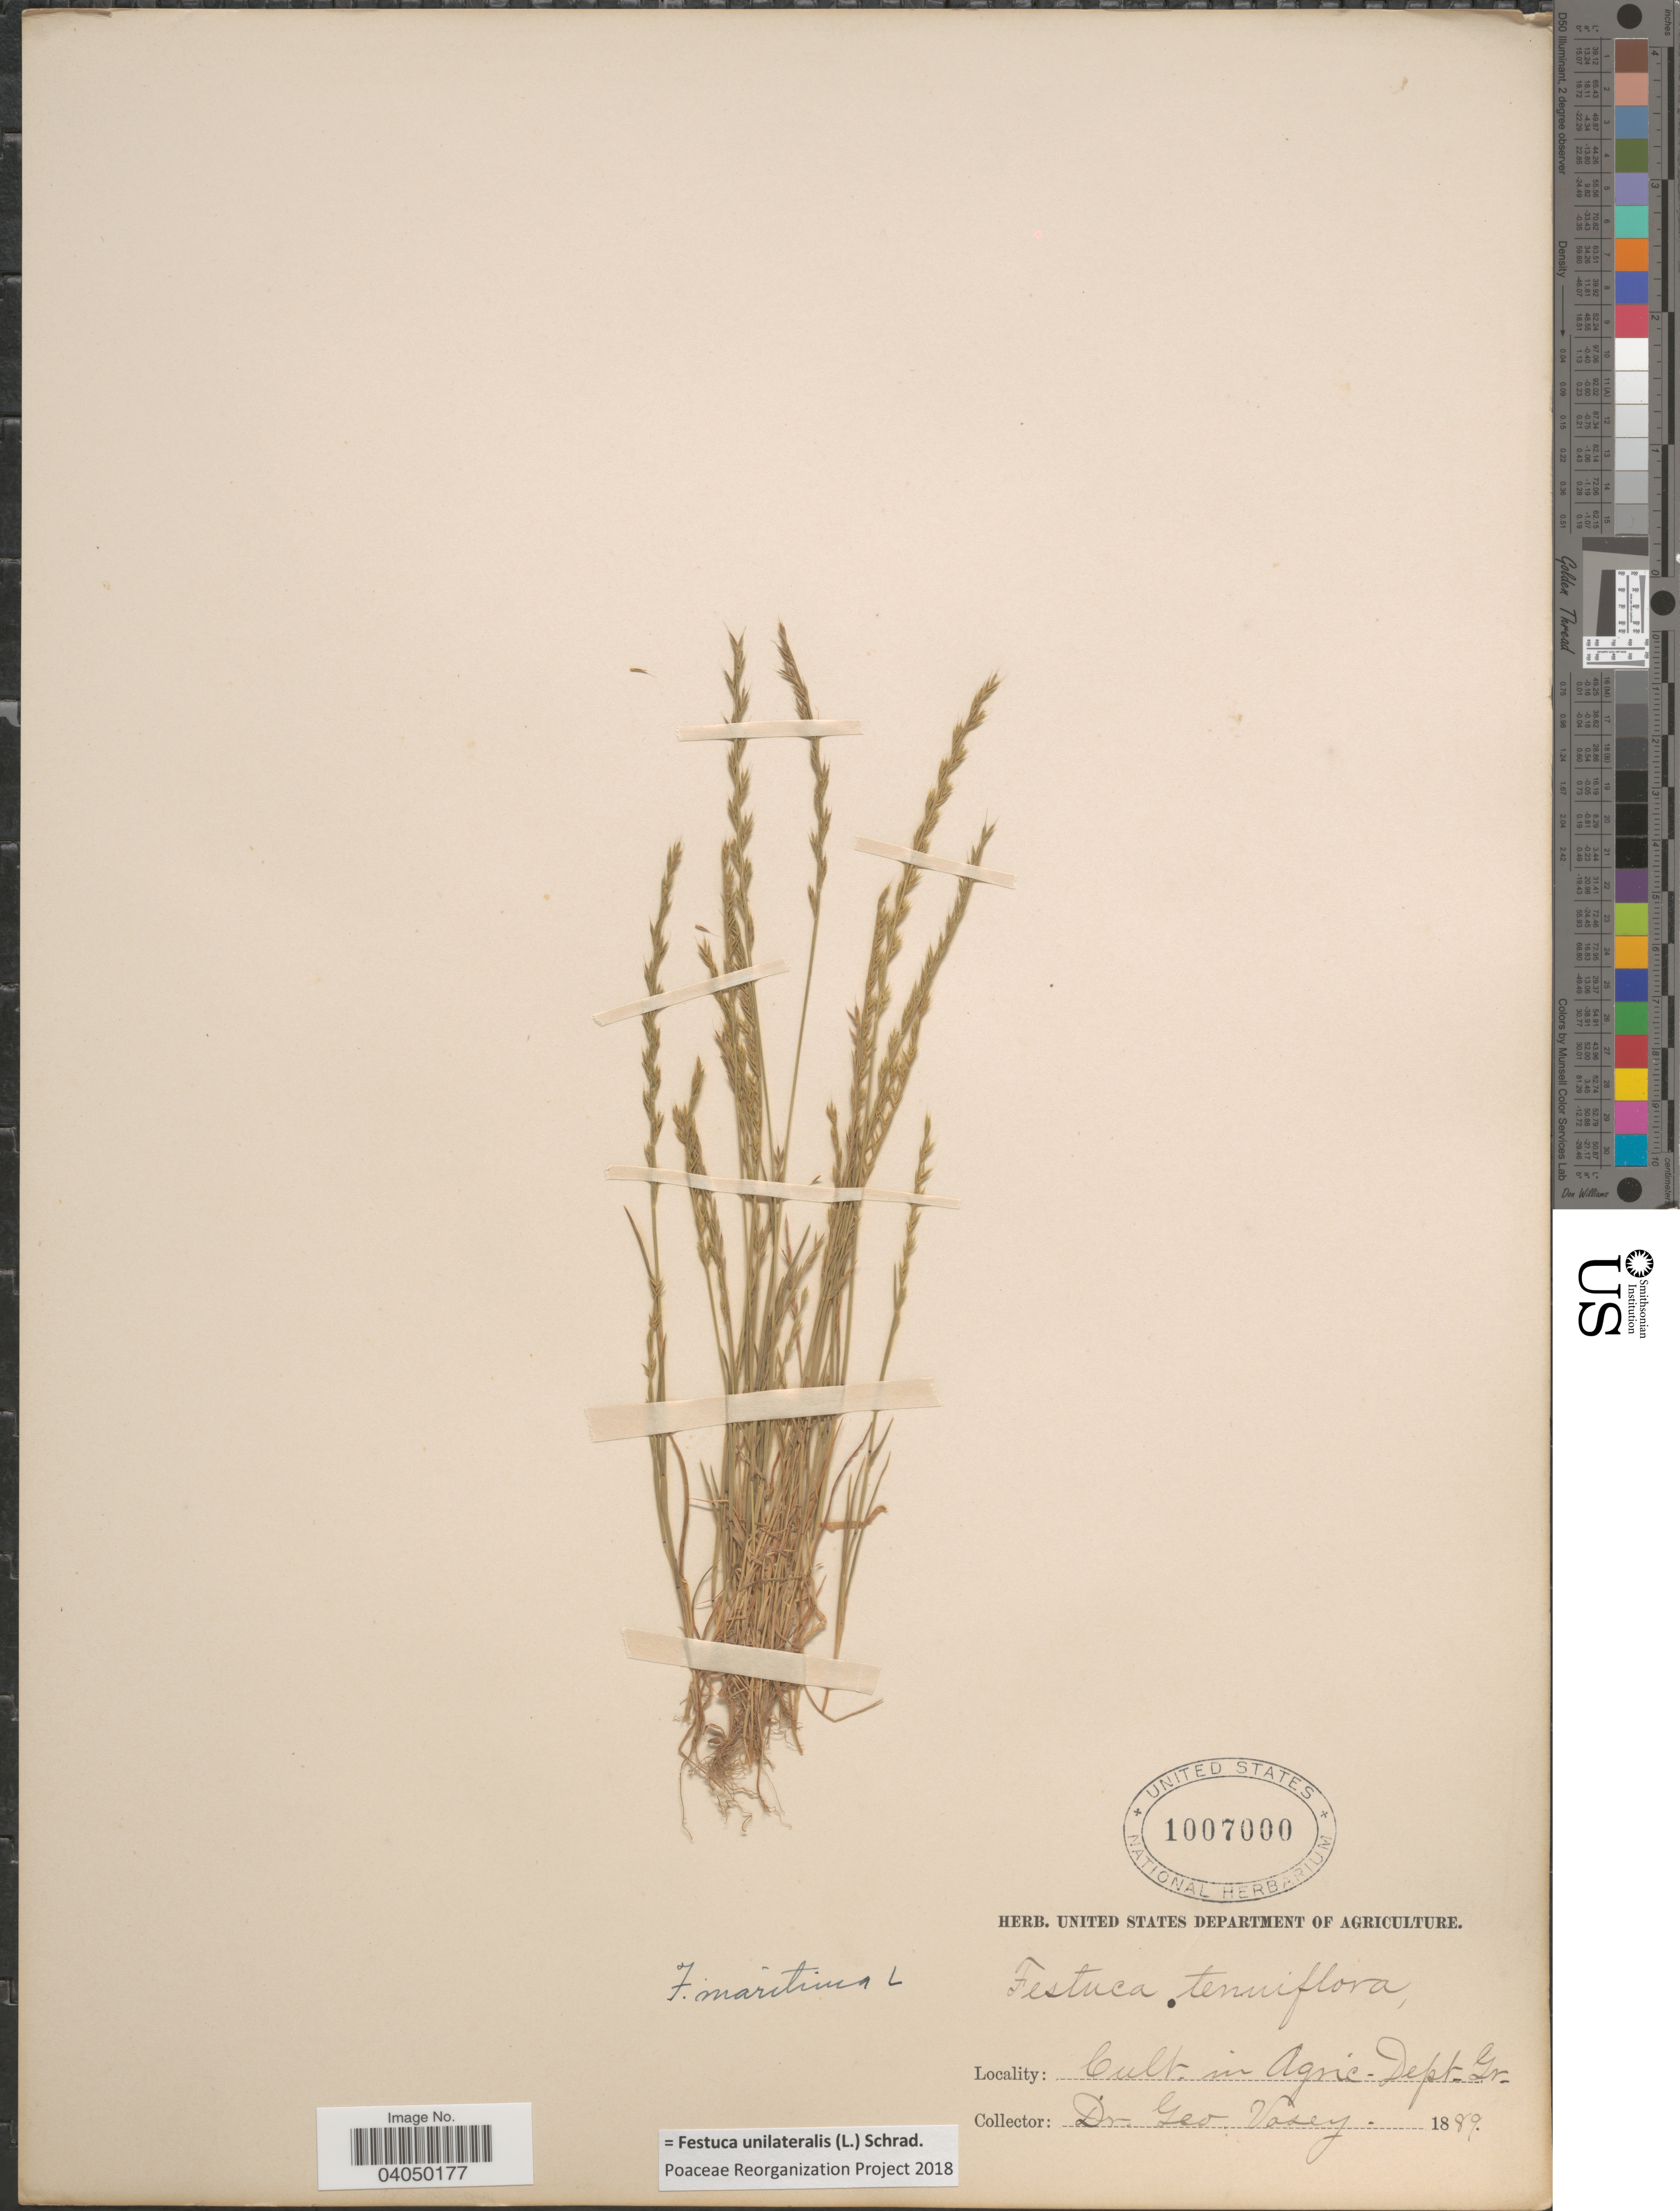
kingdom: Plantae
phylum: Tracheophyta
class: Liliopsida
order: Poales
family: Poaceae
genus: Festuca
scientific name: Festuca unilateralis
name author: Schrad.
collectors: G. R. Vasey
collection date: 1889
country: United States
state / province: District of Columbia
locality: In Agric. Dept. Gr.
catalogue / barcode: US 1007000